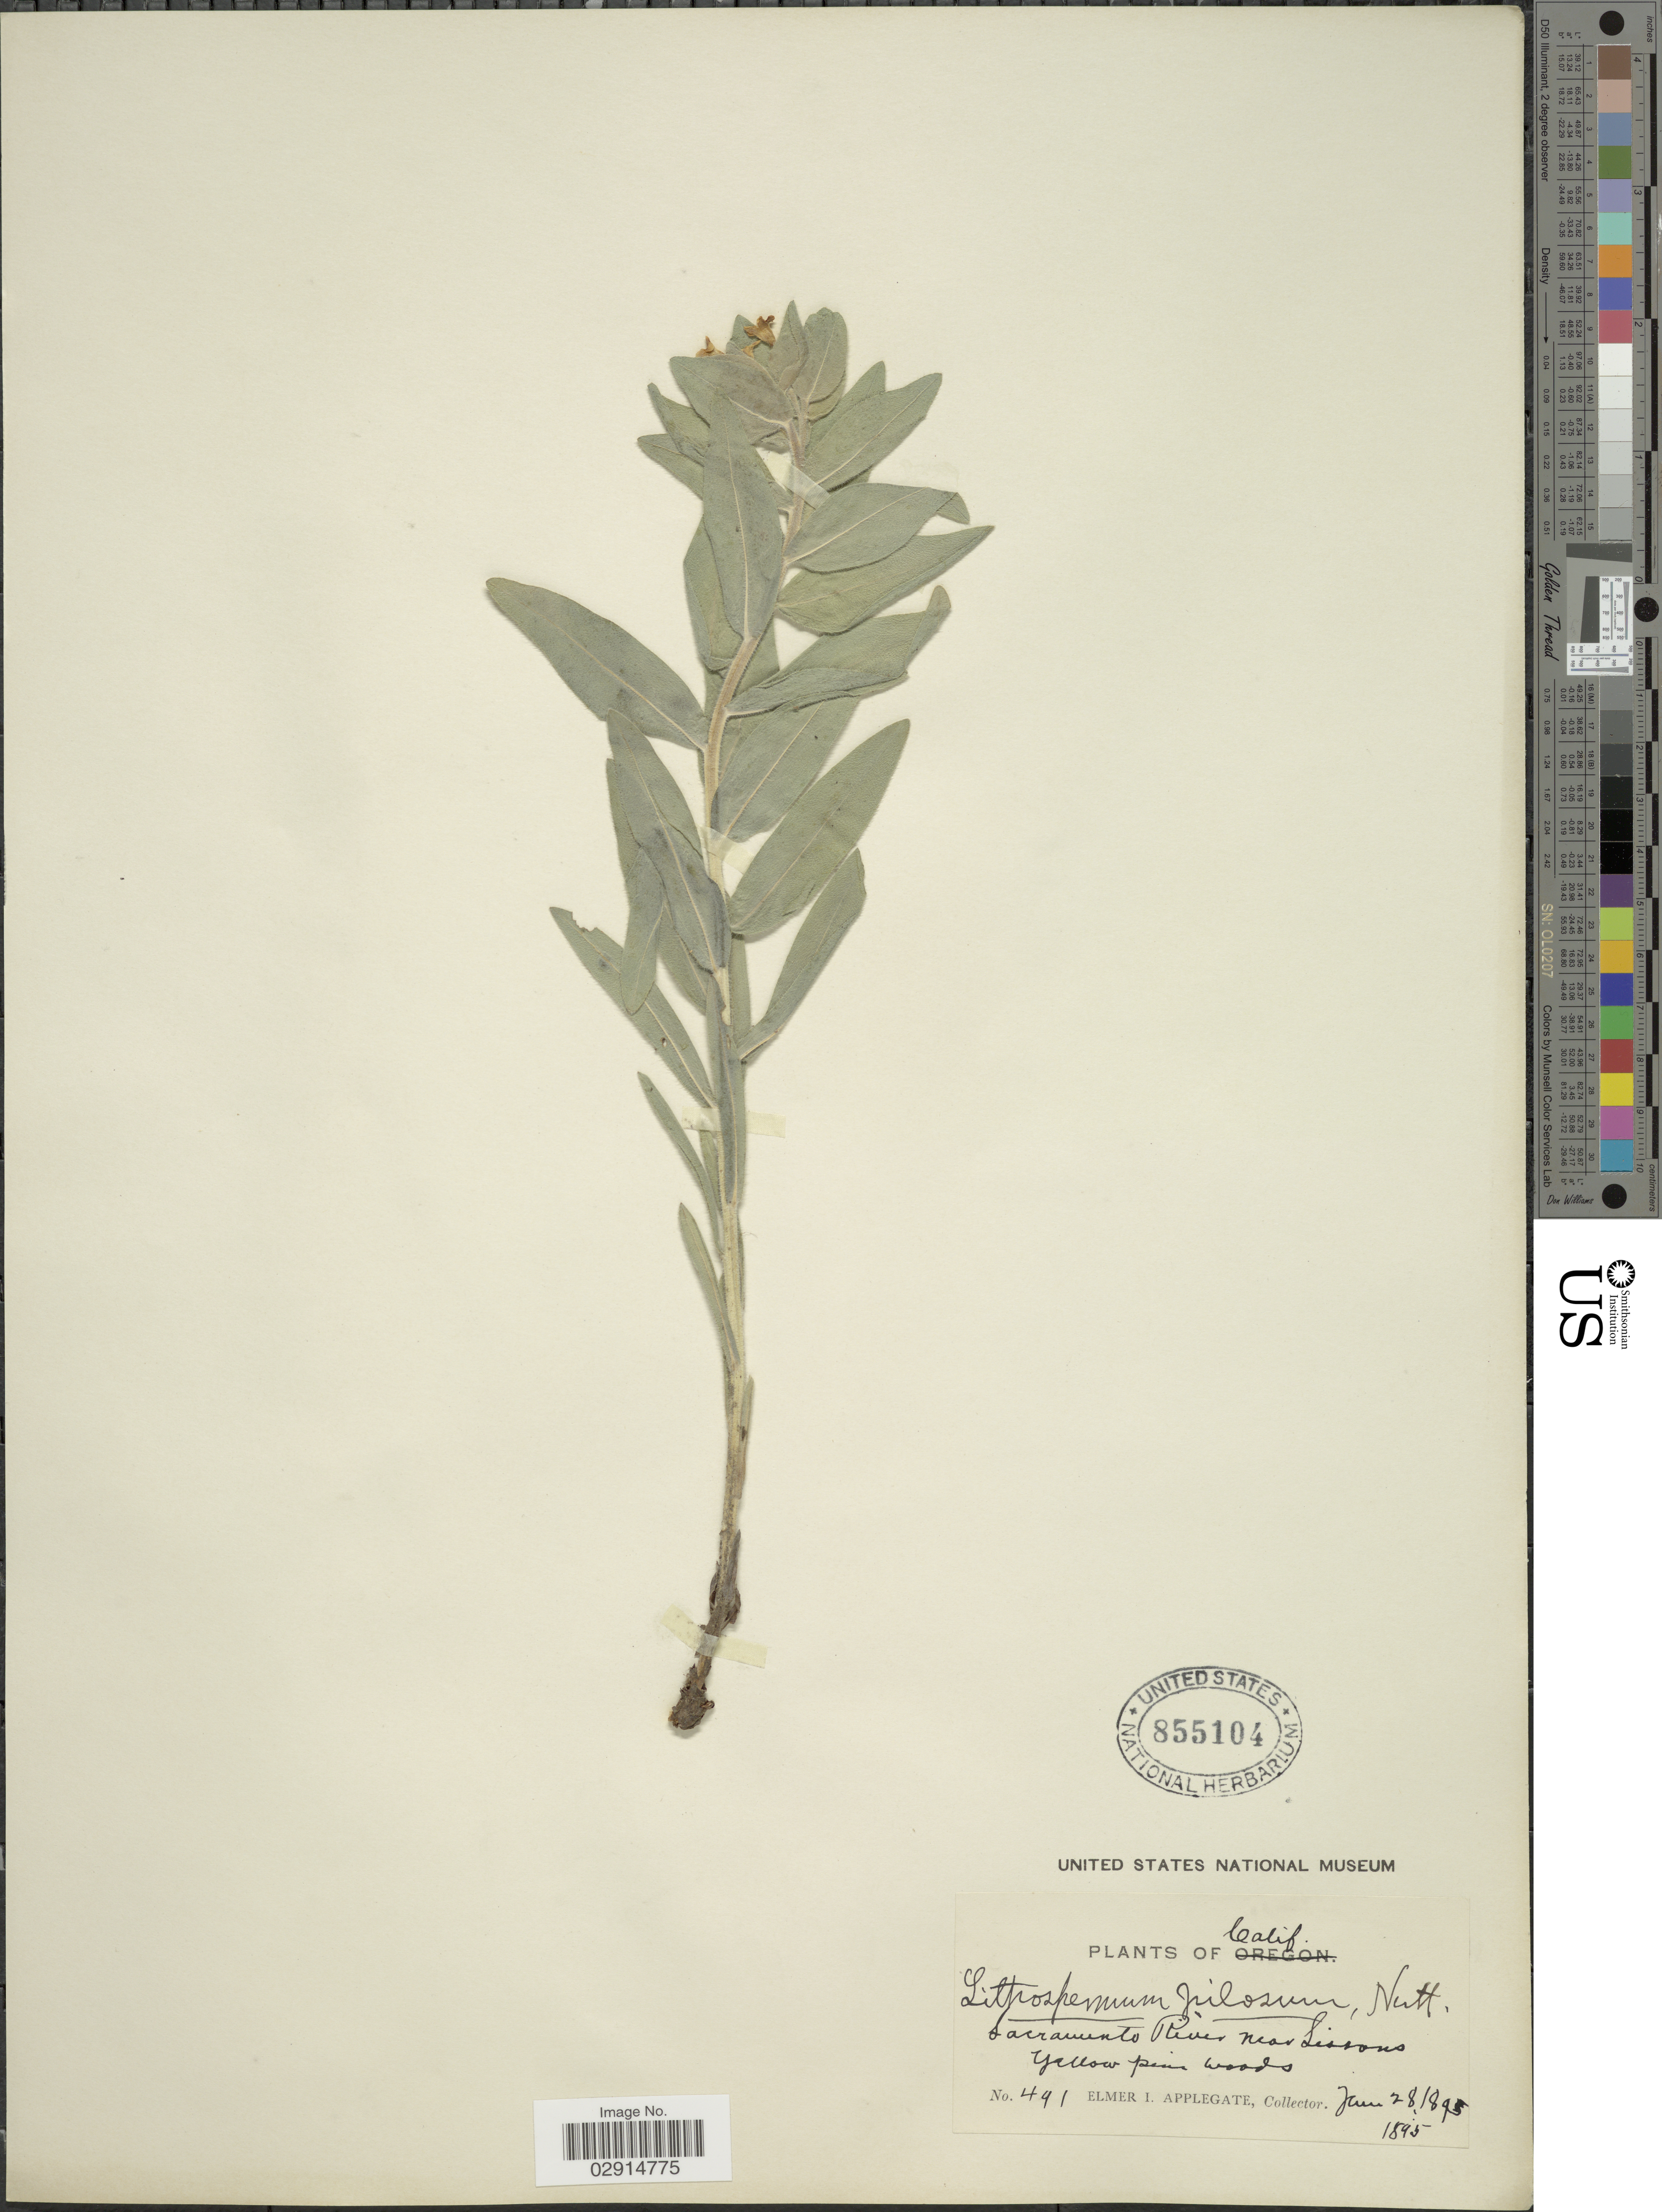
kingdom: Plantae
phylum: Tracheophyta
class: Magnoliopsida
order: Boraginales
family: Boraginaceae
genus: Lithospermum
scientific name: Lithospermum ruderale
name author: Douglas ex Lehm.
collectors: E. I. Applegate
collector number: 491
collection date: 1895-01-28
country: United States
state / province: California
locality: Sacramento River near Lissons.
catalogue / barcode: US 855104